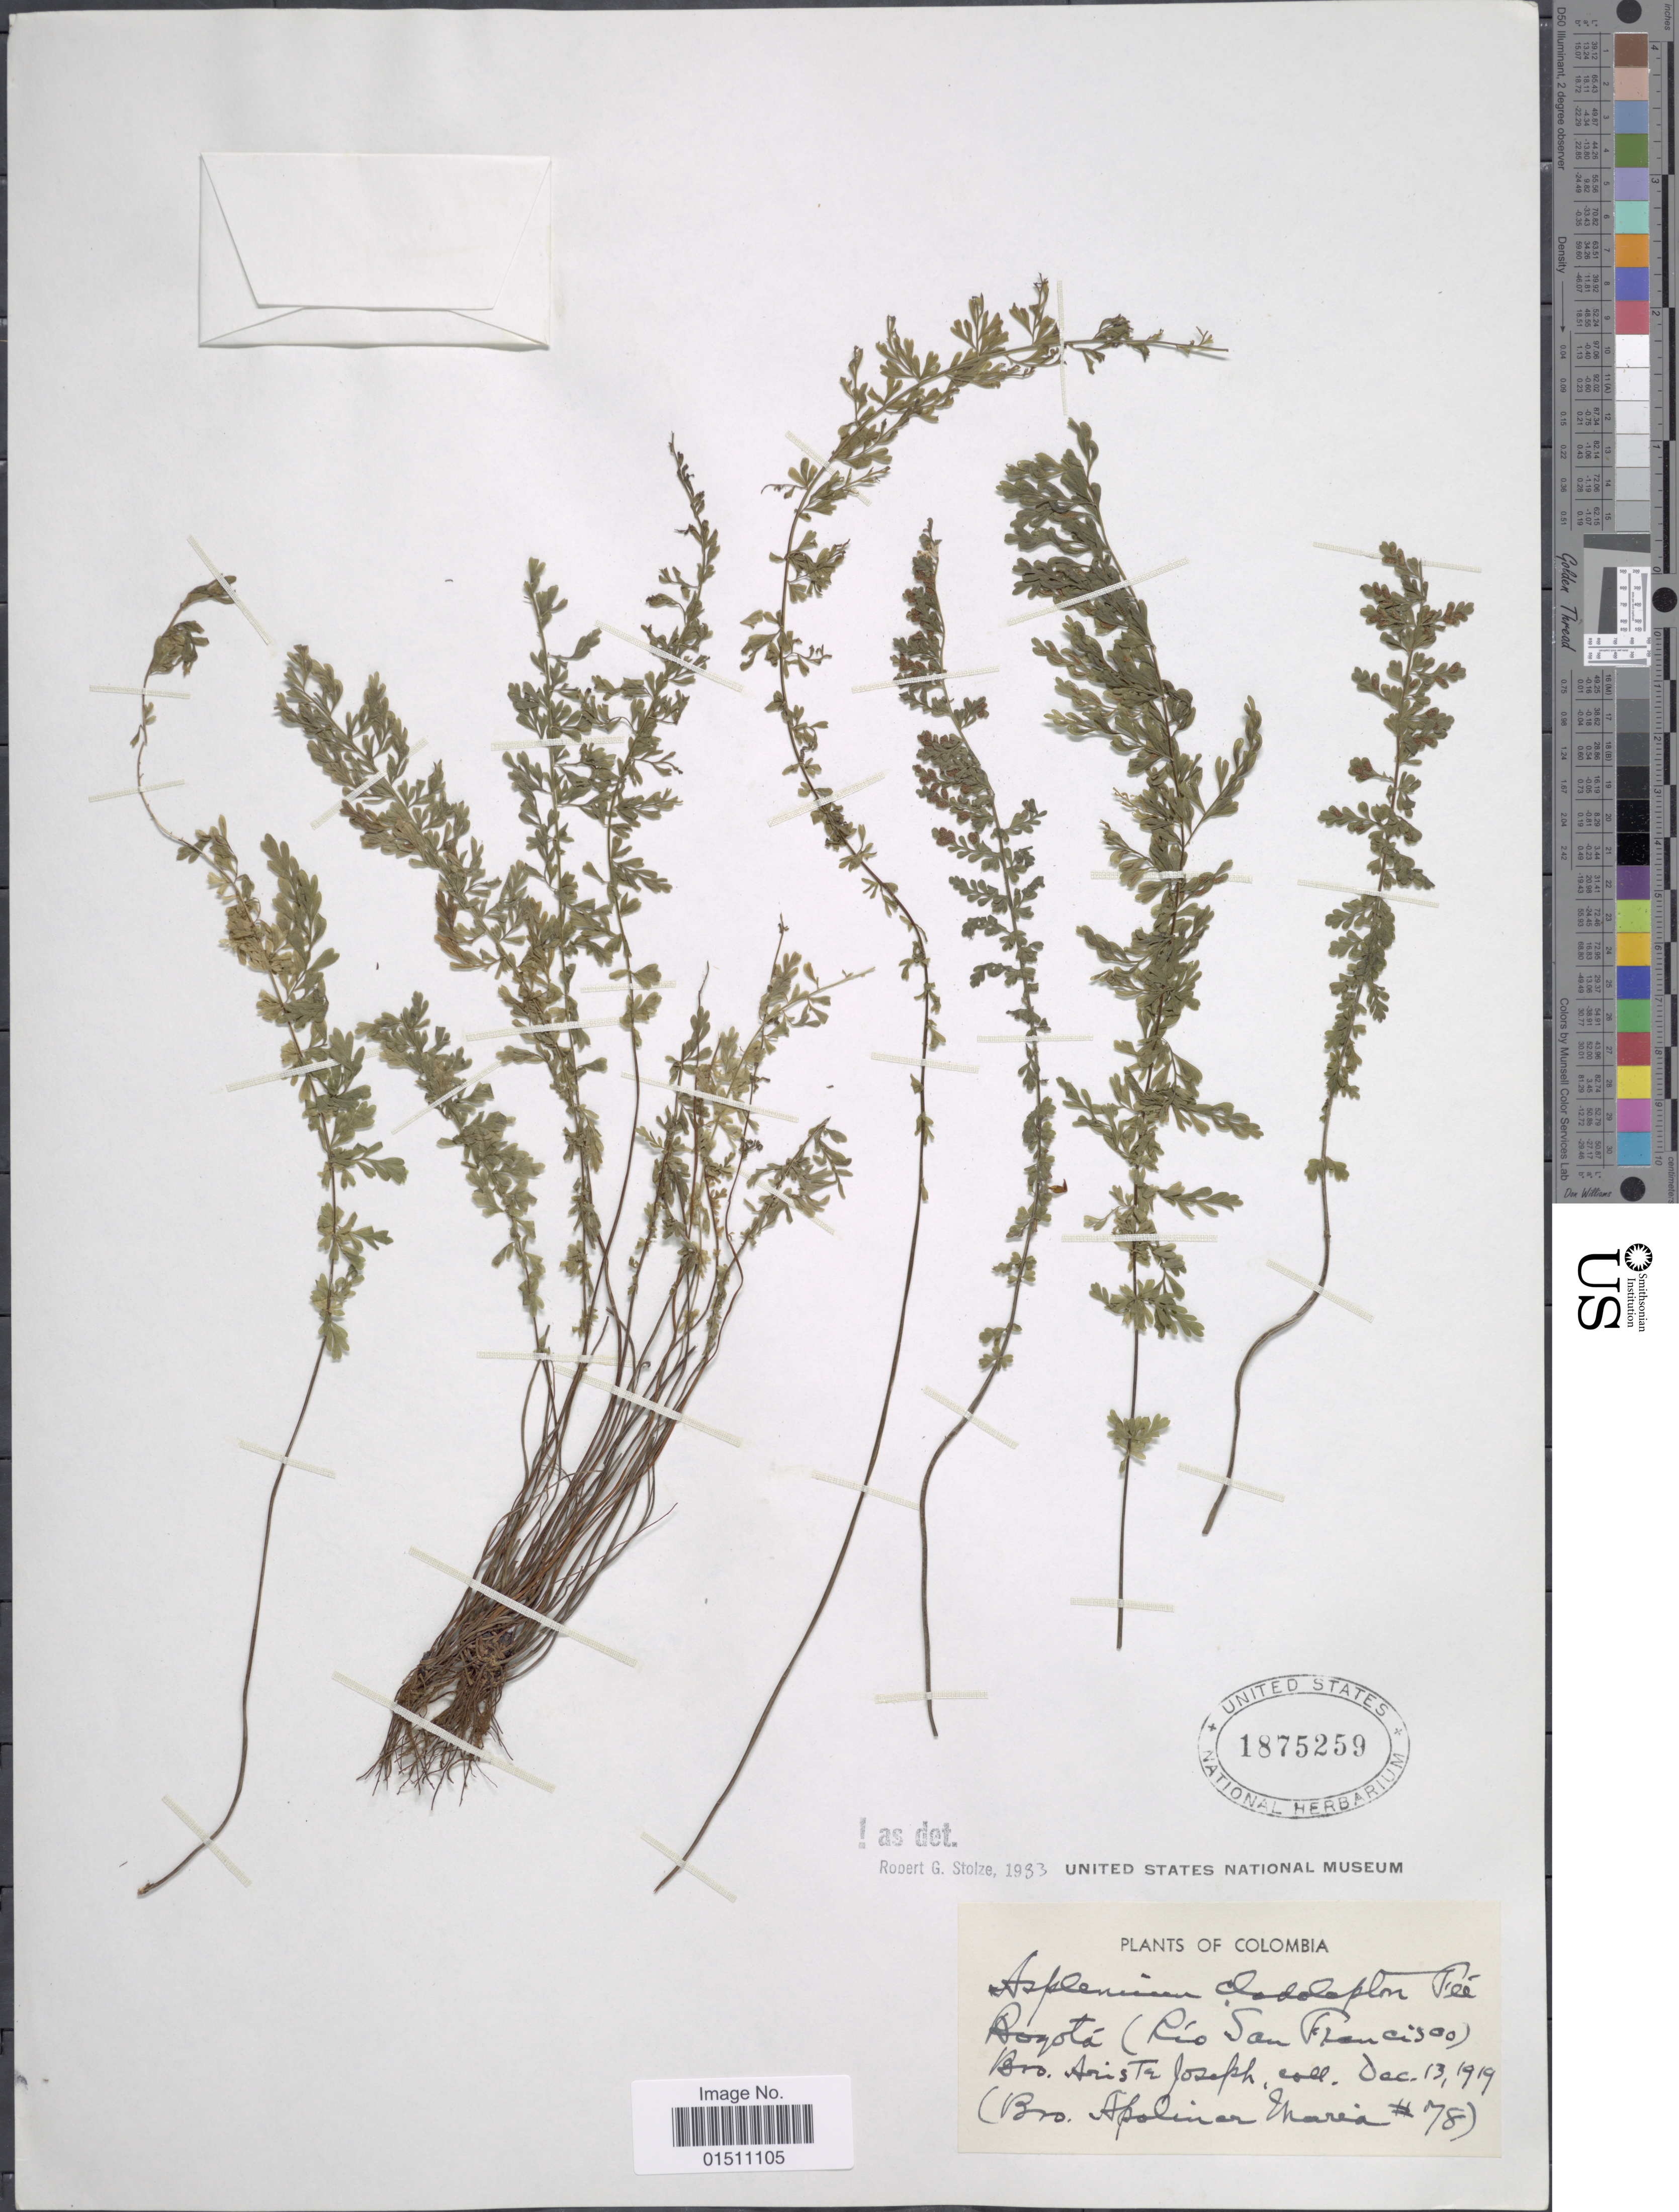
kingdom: Plantae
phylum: Tracheophyta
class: Polypodiopsida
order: Polypodiales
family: Aspleniaceae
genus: Asplenium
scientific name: Asplenium haenkeanum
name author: (C. Presl) Hieron.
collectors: Bro. Ariste-Joseph & B. Apolinar-Maria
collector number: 78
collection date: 1919-12-13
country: Colombia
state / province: Bogota D.C.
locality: Colombia, Bogotá (Rio San Francisco).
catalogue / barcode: US 1875259